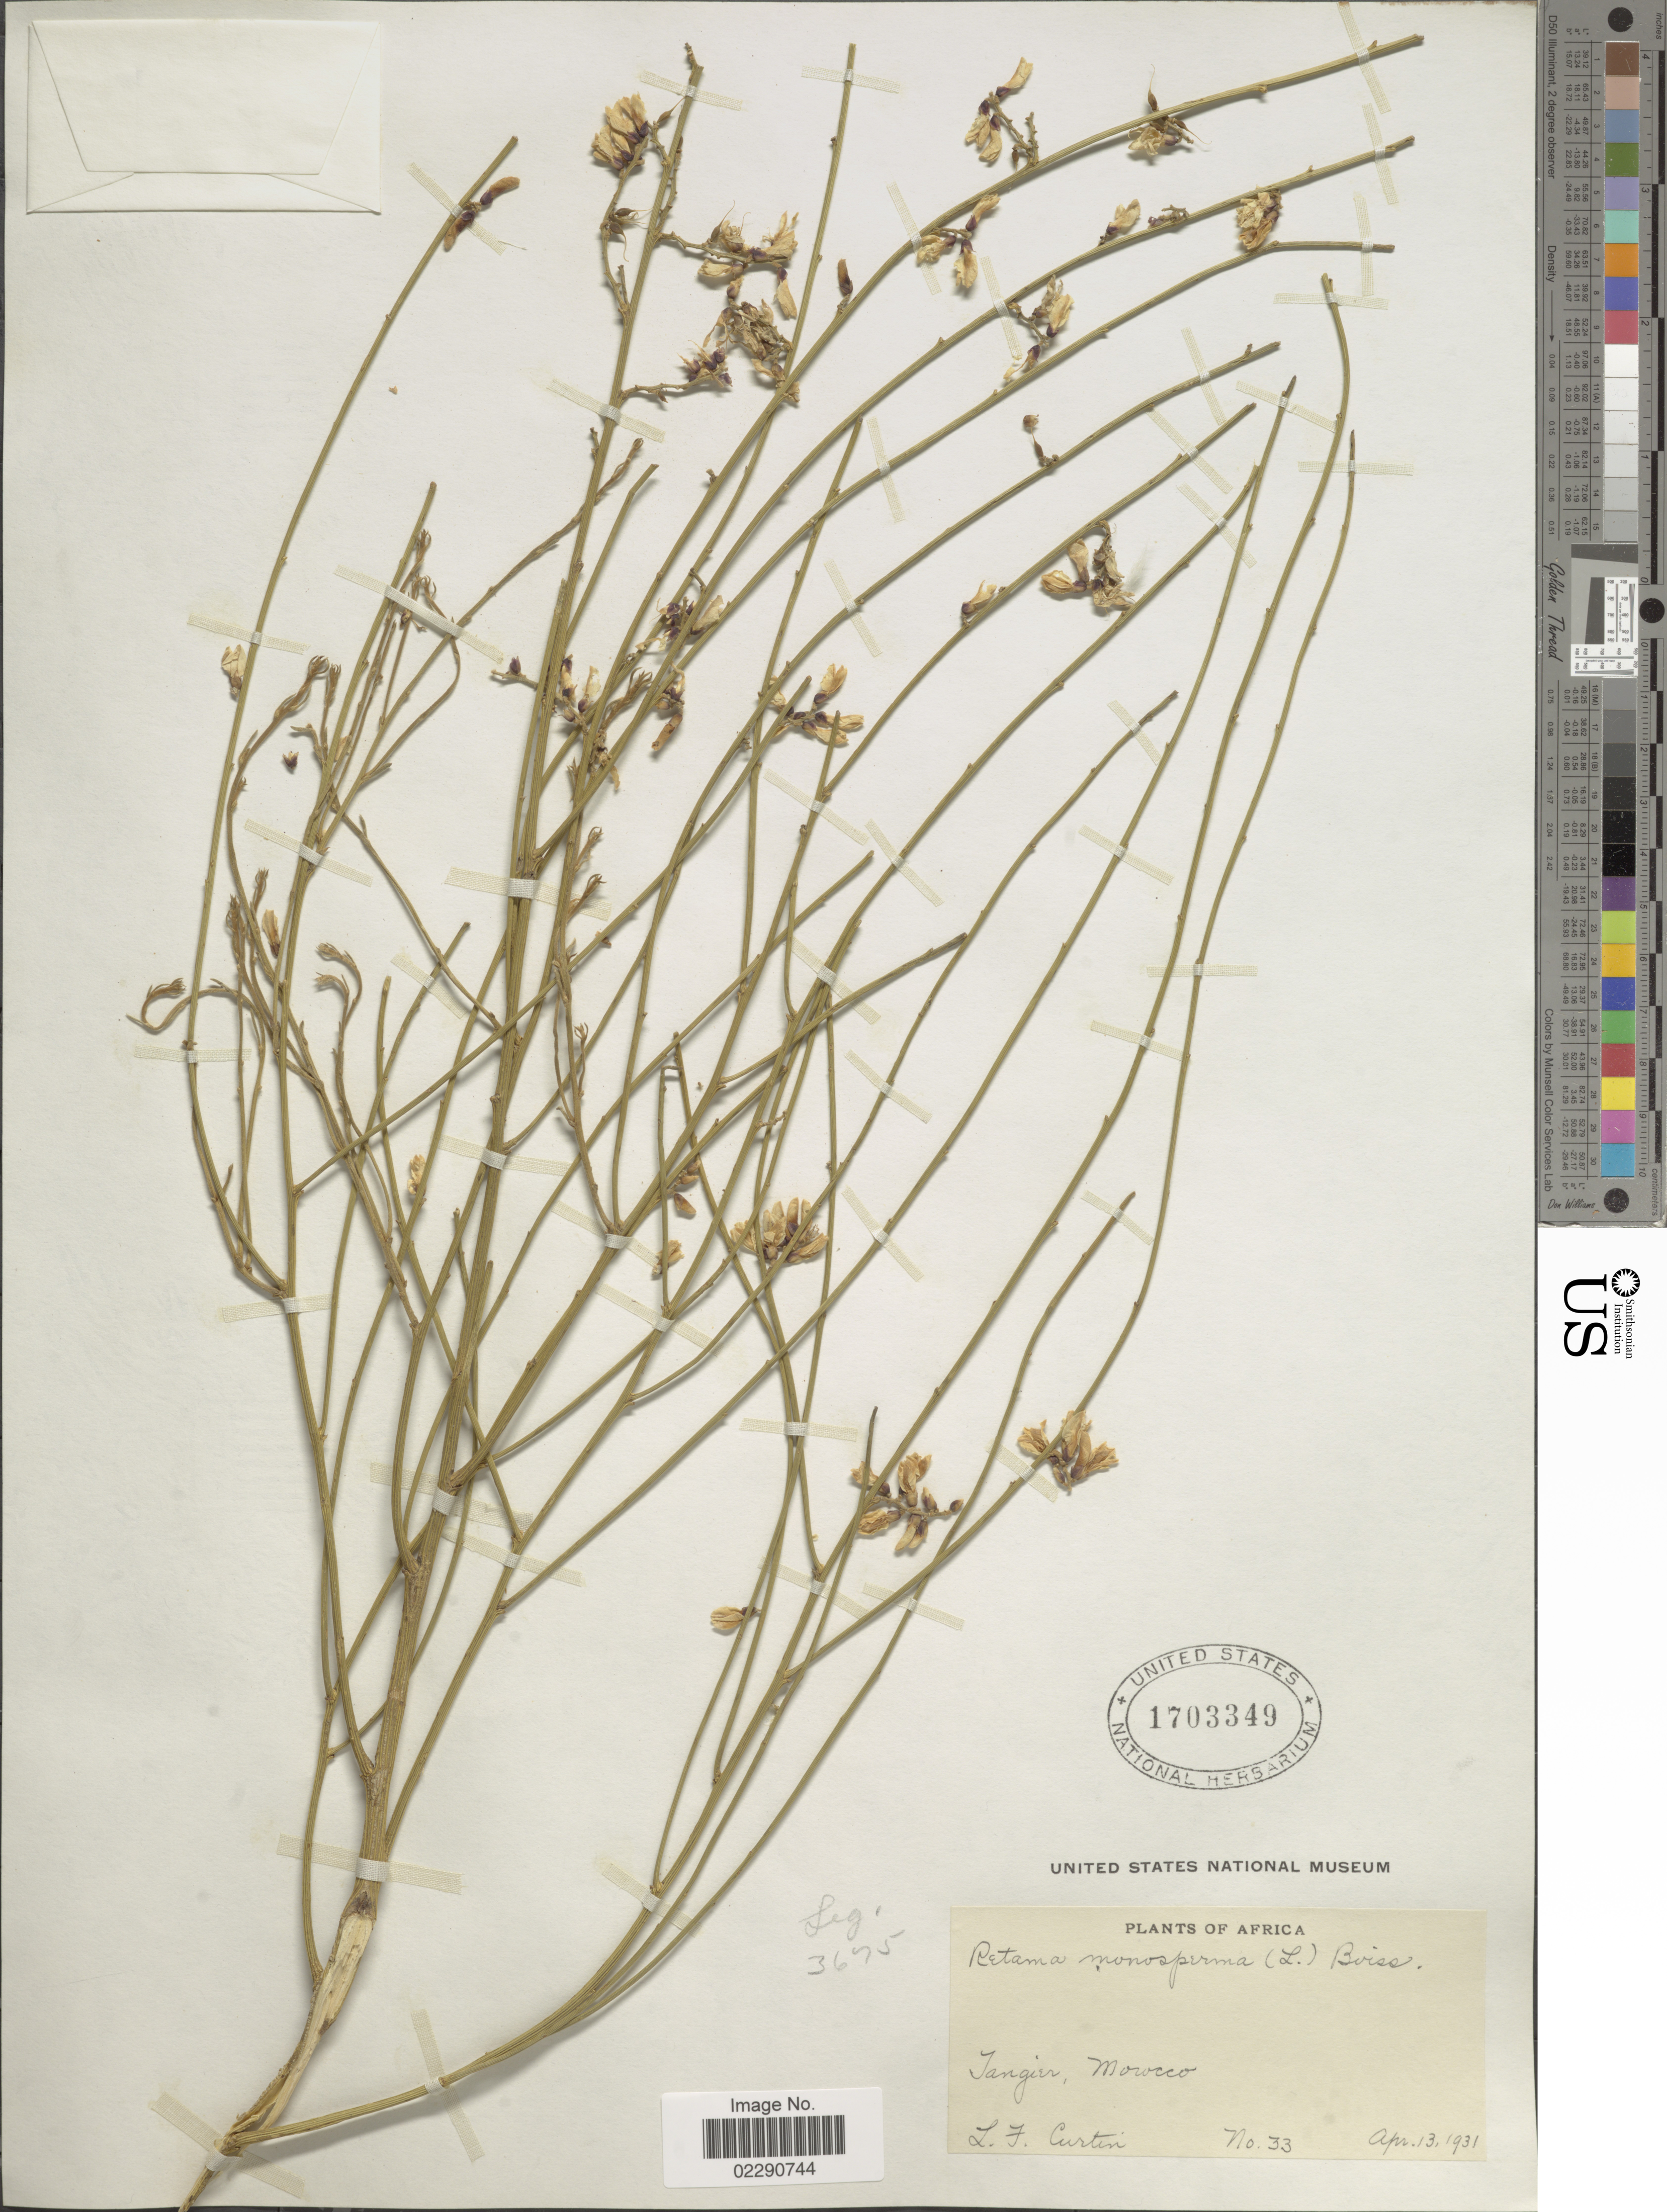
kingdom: Plantae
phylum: Tracheophyta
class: Magnoliopsida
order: Fabales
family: Fabaceae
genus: Retama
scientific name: Retama monosperma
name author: (L.) Boiss.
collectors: L. Curtin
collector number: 33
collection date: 1931-04-13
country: Morocco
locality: Africa, Tangier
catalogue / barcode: US 1703349